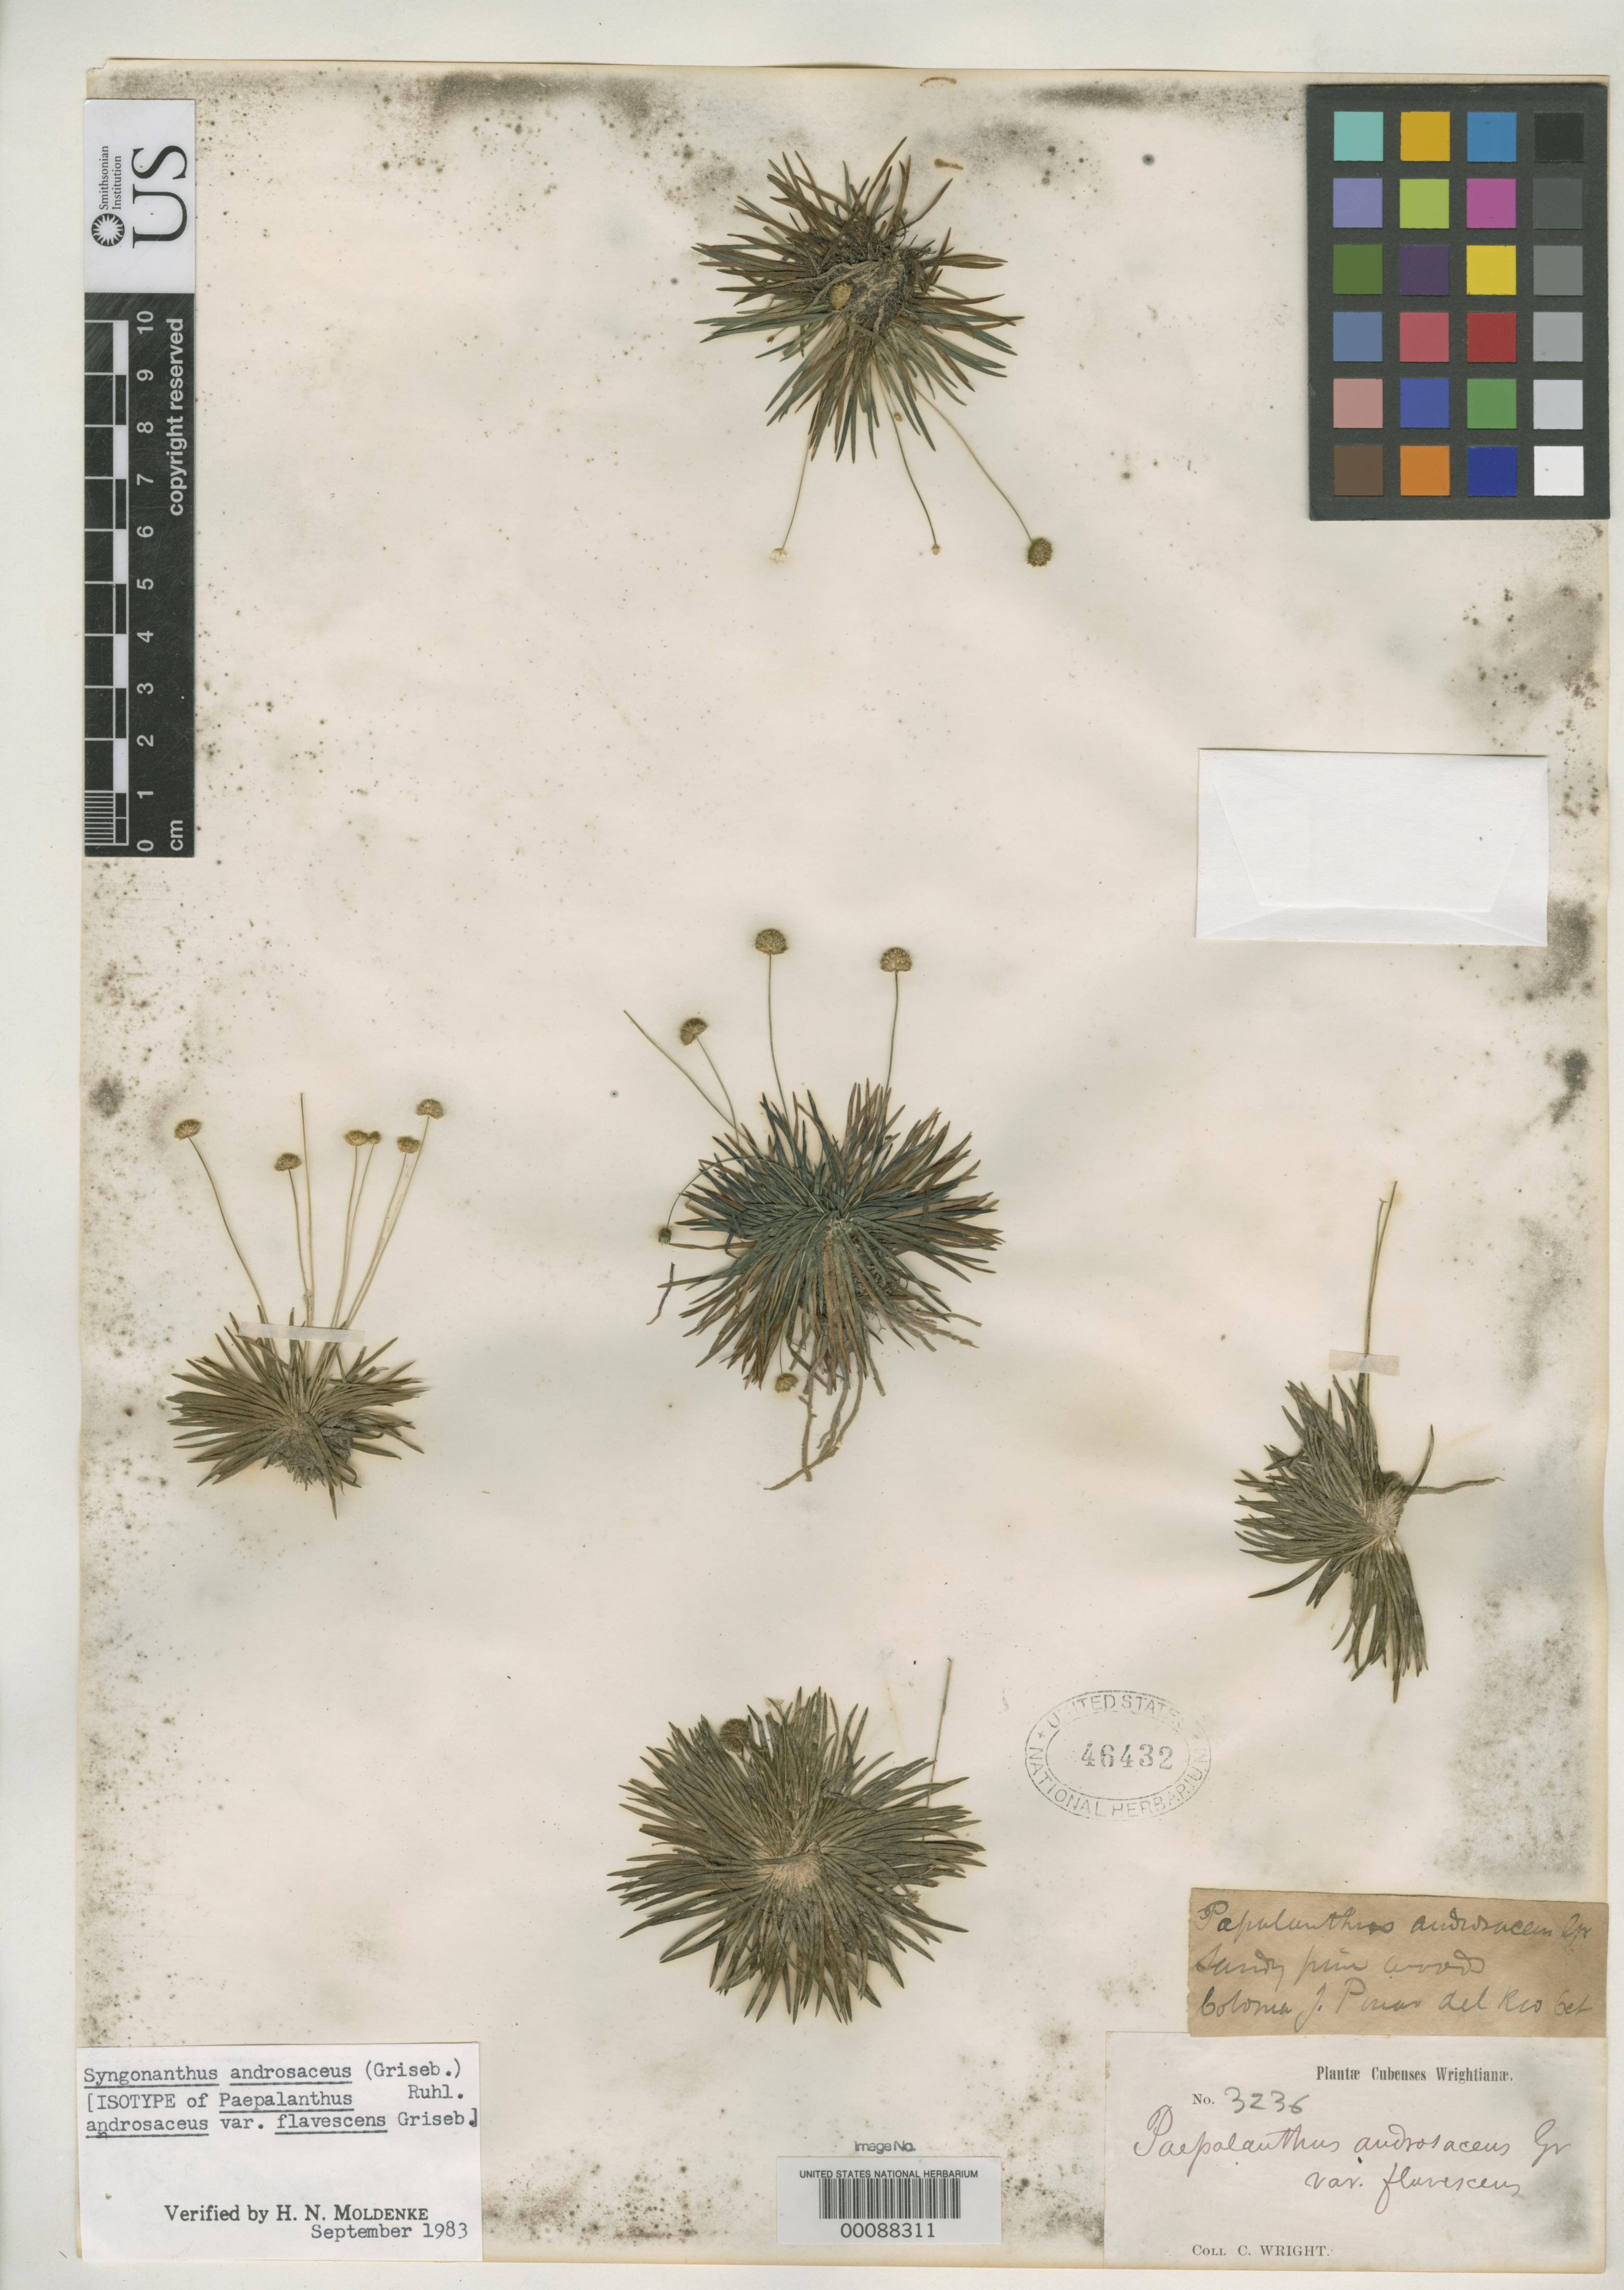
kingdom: Plantae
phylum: Tracheophyta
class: Liliopsida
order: Poales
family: Eriocaulaceae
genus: Paepalanthus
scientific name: Paepalanthus androsaceus var. flavescens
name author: Griseb.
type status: Isotype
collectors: C. Wright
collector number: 3236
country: Cuba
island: Greater Antilles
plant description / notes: Another US sheet (USNH 936242, barcode 00088259) is also labeled as Wright 3236, and as Paepalanthus androsaceus var. flavescens. As annotated by Moldenke, that sheet is apparently a mis-numbered sheet of Wright 3239, type collection of Eriocaulon fuliginosum Wright ex Griseb.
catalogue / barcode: US 46432